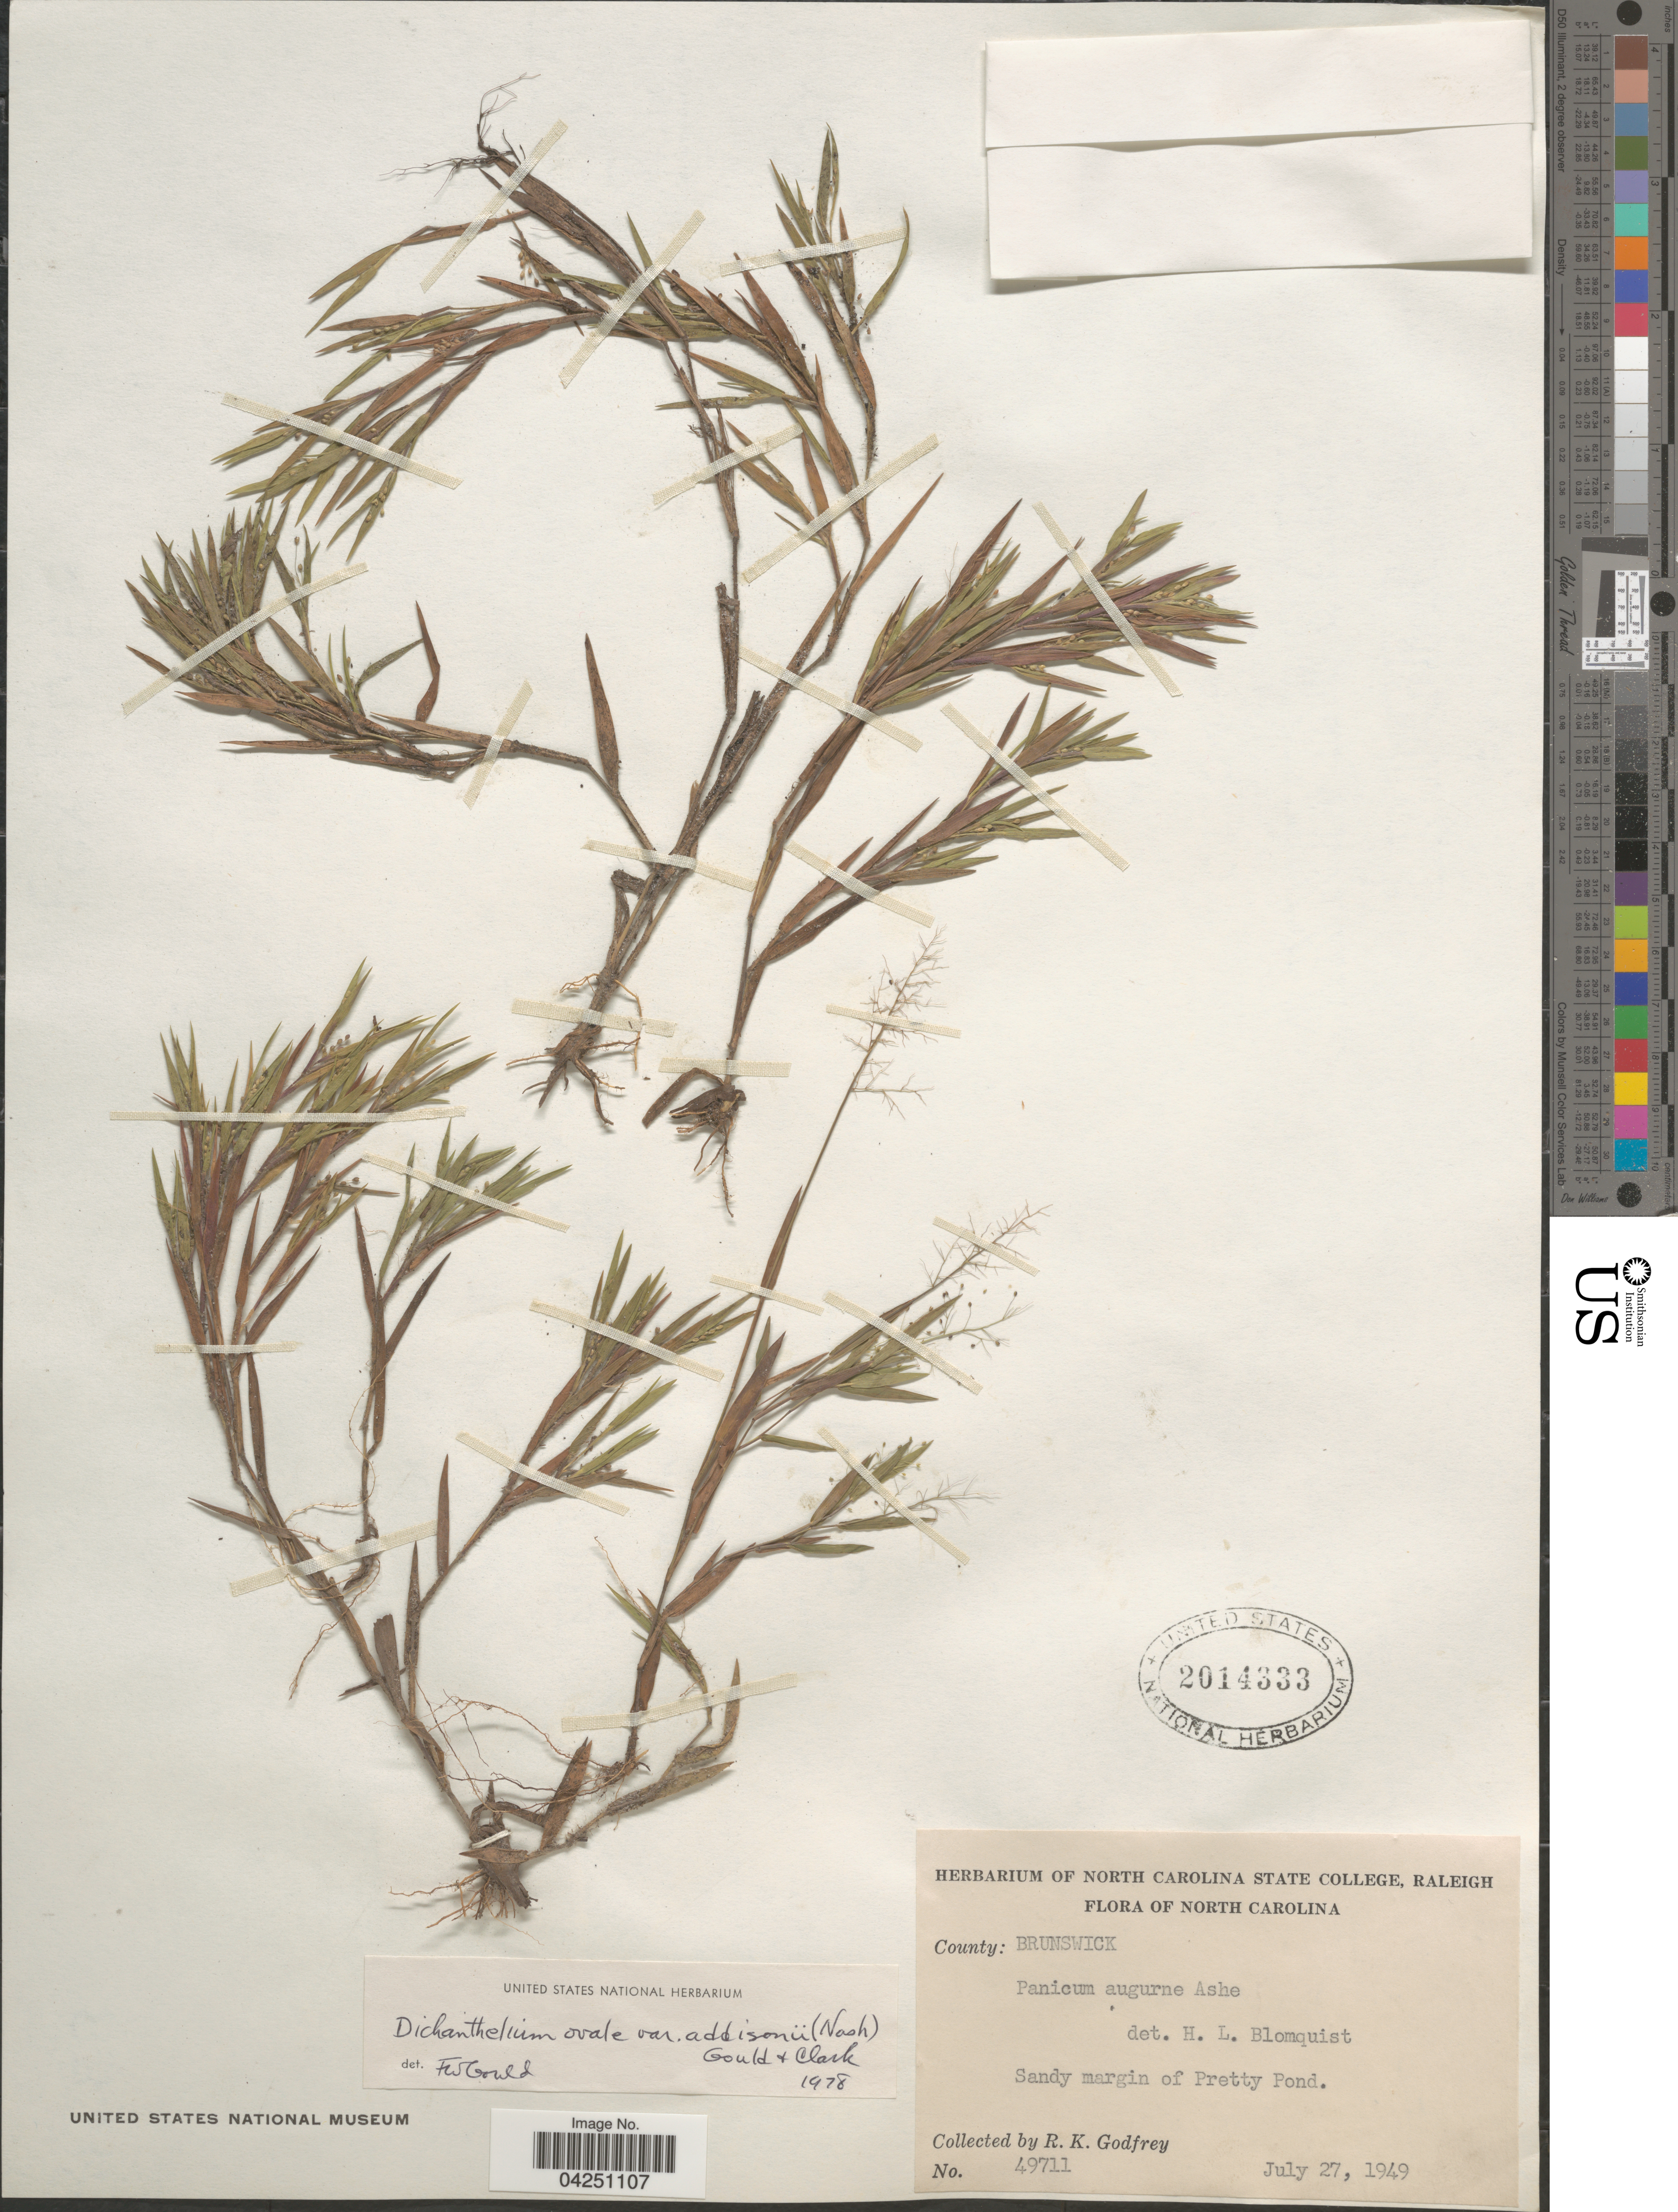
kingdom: Plantae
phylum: Tracheophyta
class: Liliopsida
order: Poales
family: Poaceae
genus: Dichanthelium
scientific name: Dichanthelium acuminatum var. acuminatum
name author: (Sw.) Gould & C.A. Clark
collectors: R. K. Godfrey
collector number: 49711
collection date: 1949-07-27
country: United States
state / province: North Carolina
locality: County: Brunswick. Sandy margin of Pretty Pond.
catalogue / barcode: US 2014333